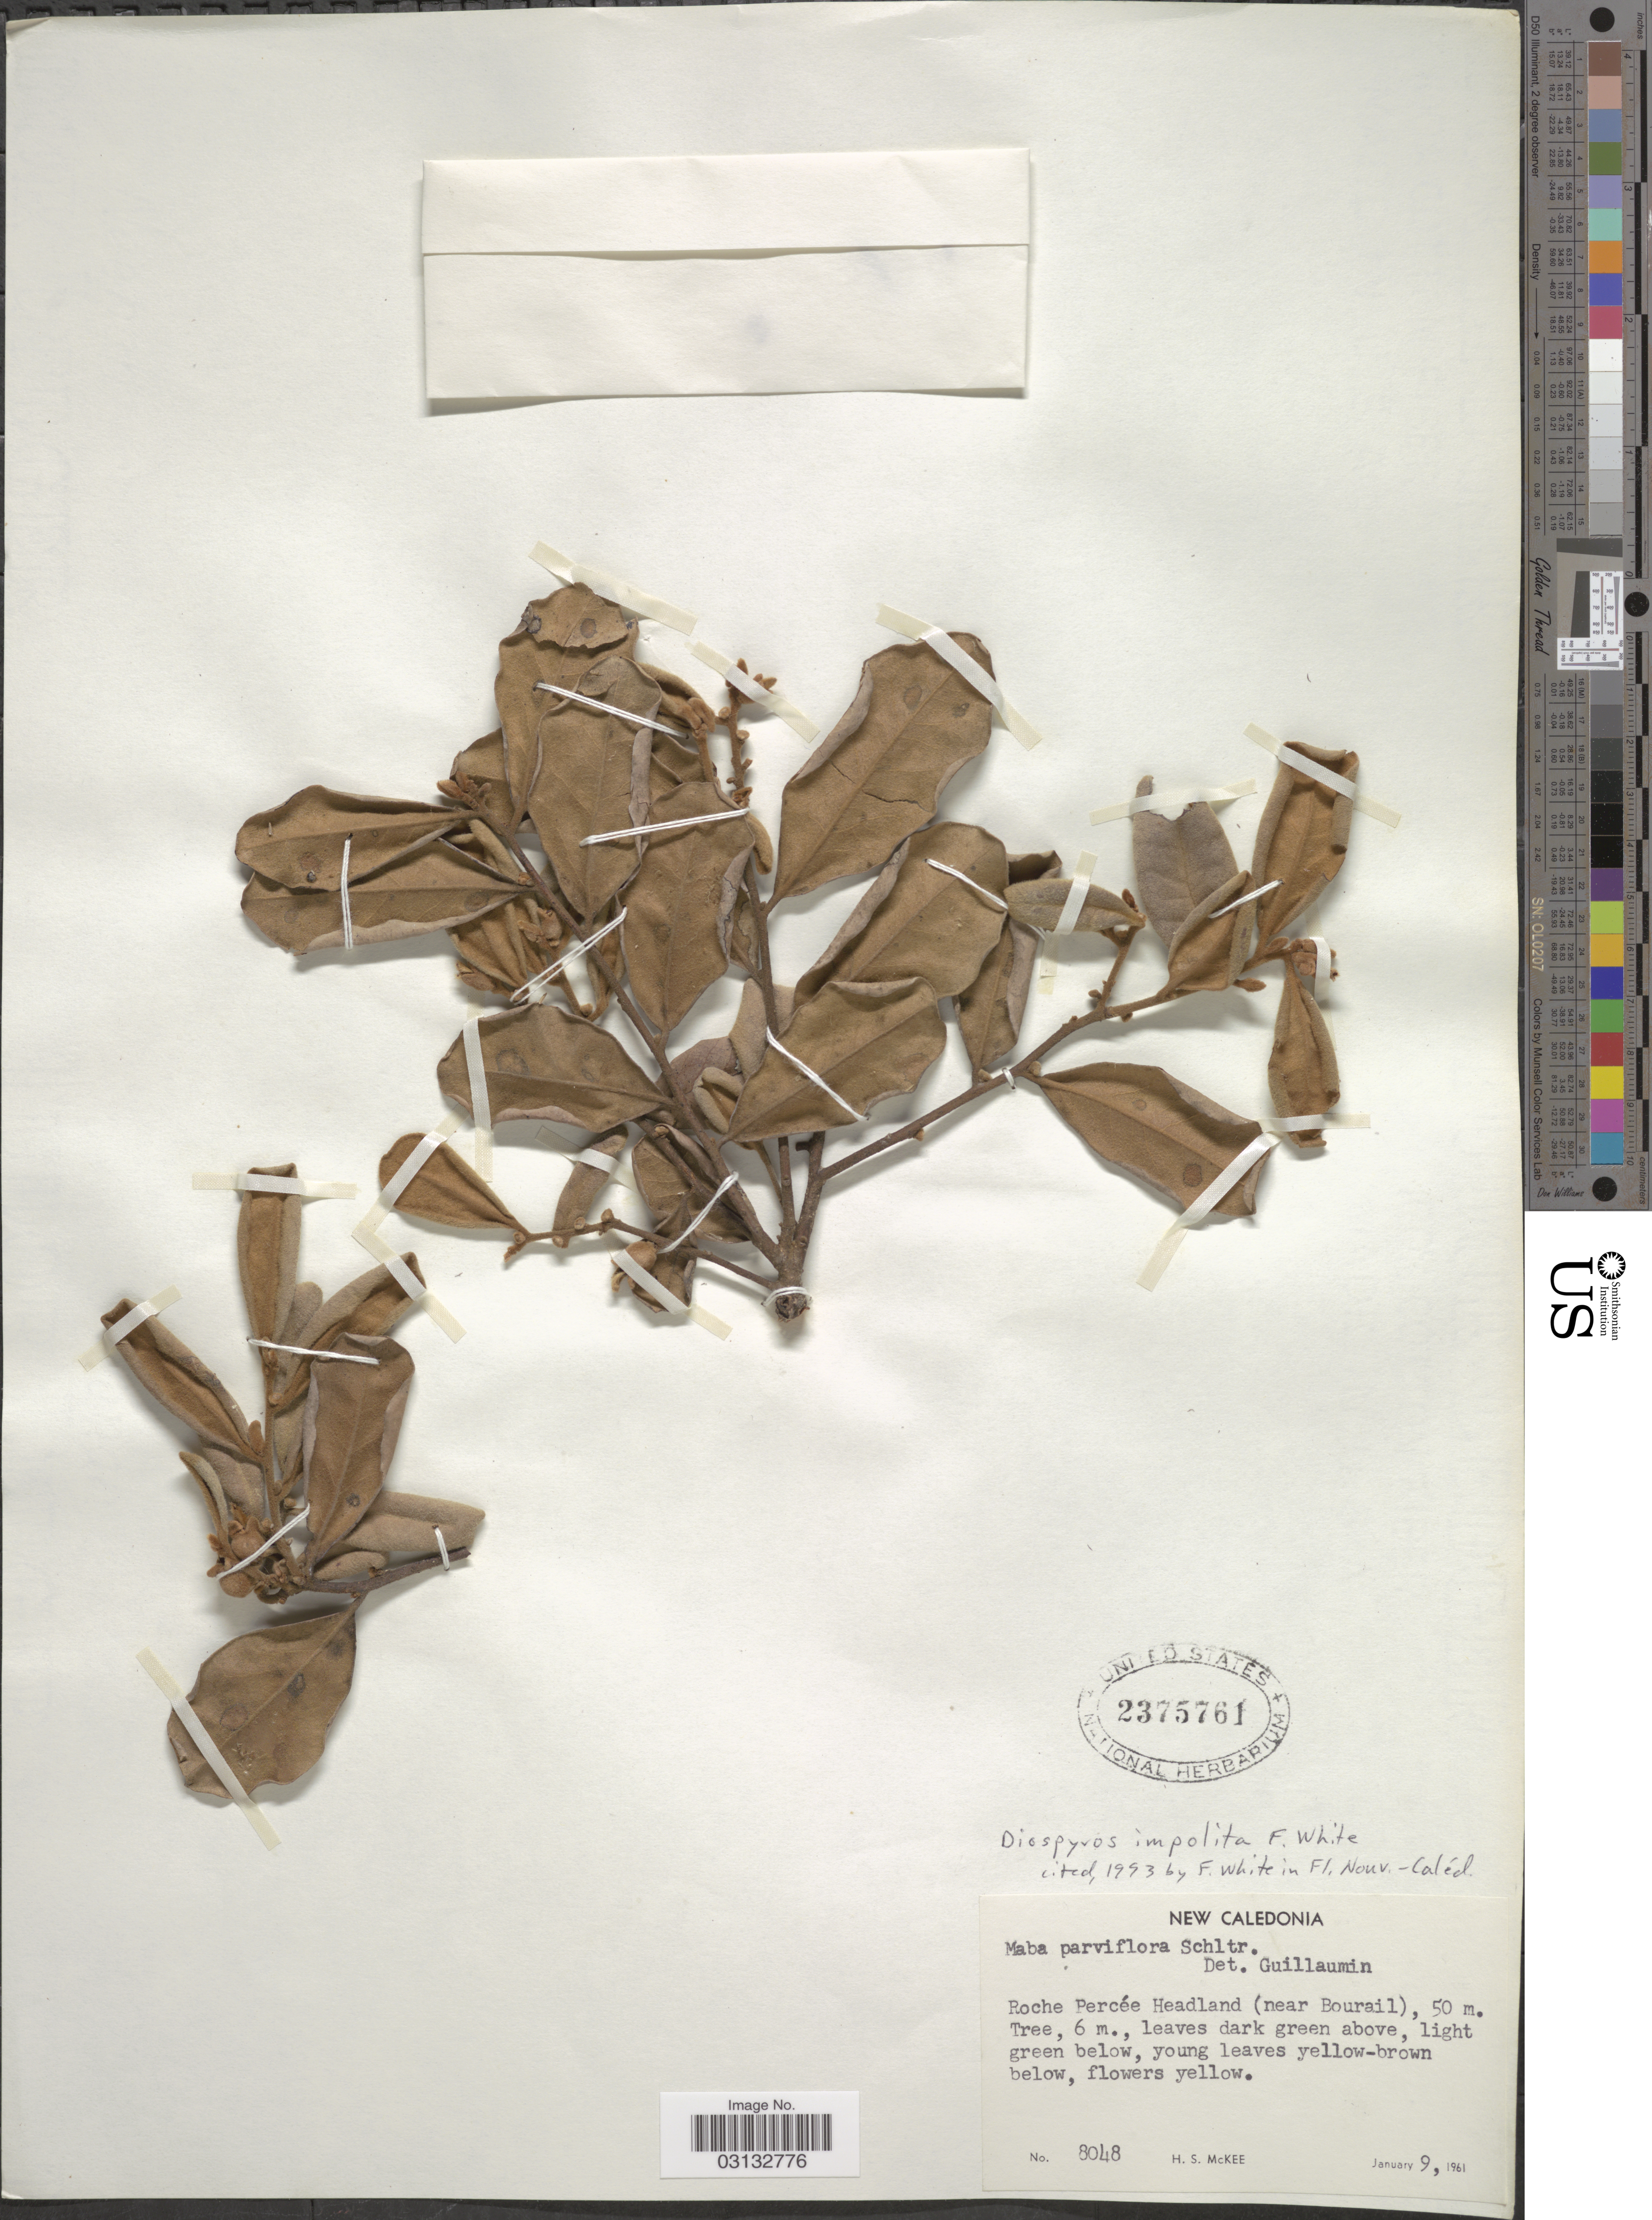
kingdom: Plantae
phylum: Tracheophyta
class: Magnoliopsida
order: Ericales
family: Ebenaceae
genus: Diospyros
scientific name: Diospyros impolita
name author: F. White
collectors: H. S. McKee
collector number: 8048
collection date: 1961-01-09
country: New Caledonia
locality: Roche Percée Headland (near Bourail).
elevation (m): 50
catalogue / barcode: US 2375761